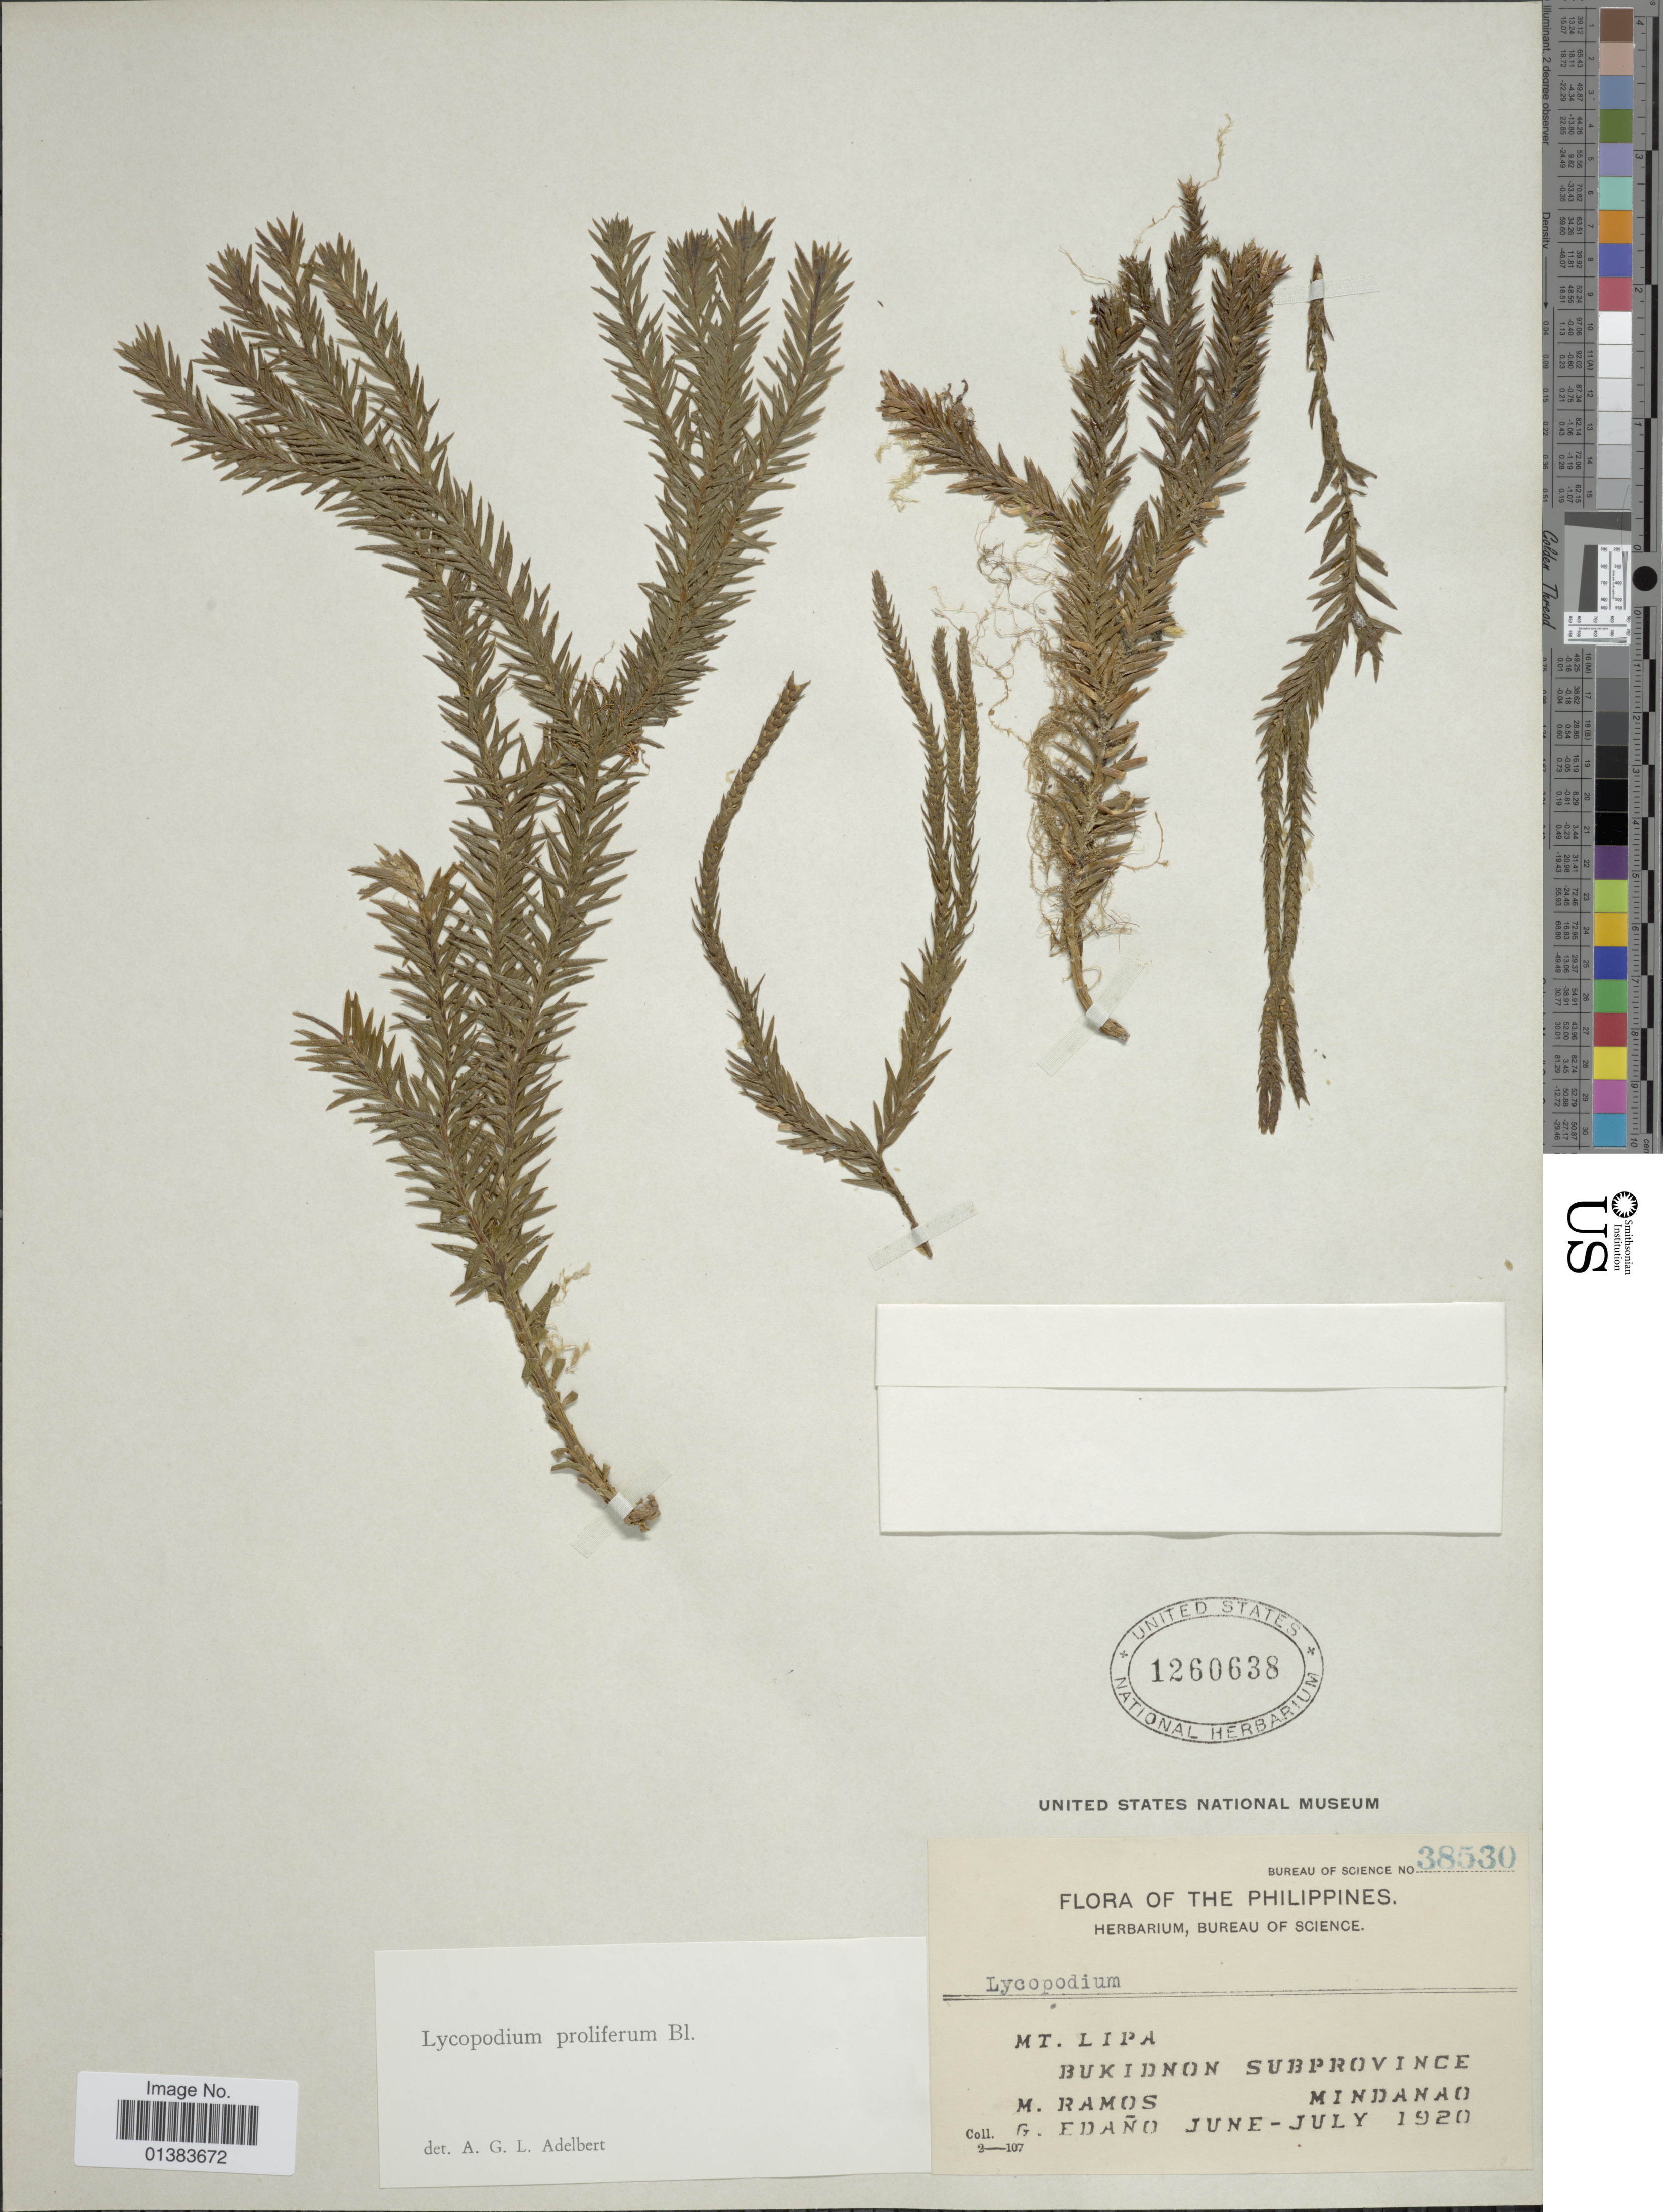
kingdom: Plantae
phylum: Tracheophyta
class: Lycopodiopsida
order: Lycopodiales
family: Lycopodiaceae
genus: Phlegmariurus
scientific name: Phlegmariurus proliferus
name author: (Blume) A. R. Field & Bostock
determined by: Field, A. R.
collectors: M. Ramos & G. Edaño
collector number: Bureau of Science 38530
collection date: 1920-06/1920-07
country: Philippines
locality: Mt. Lipa, Bukidnon Subprovince, Mindanao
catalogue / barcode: US 1260638